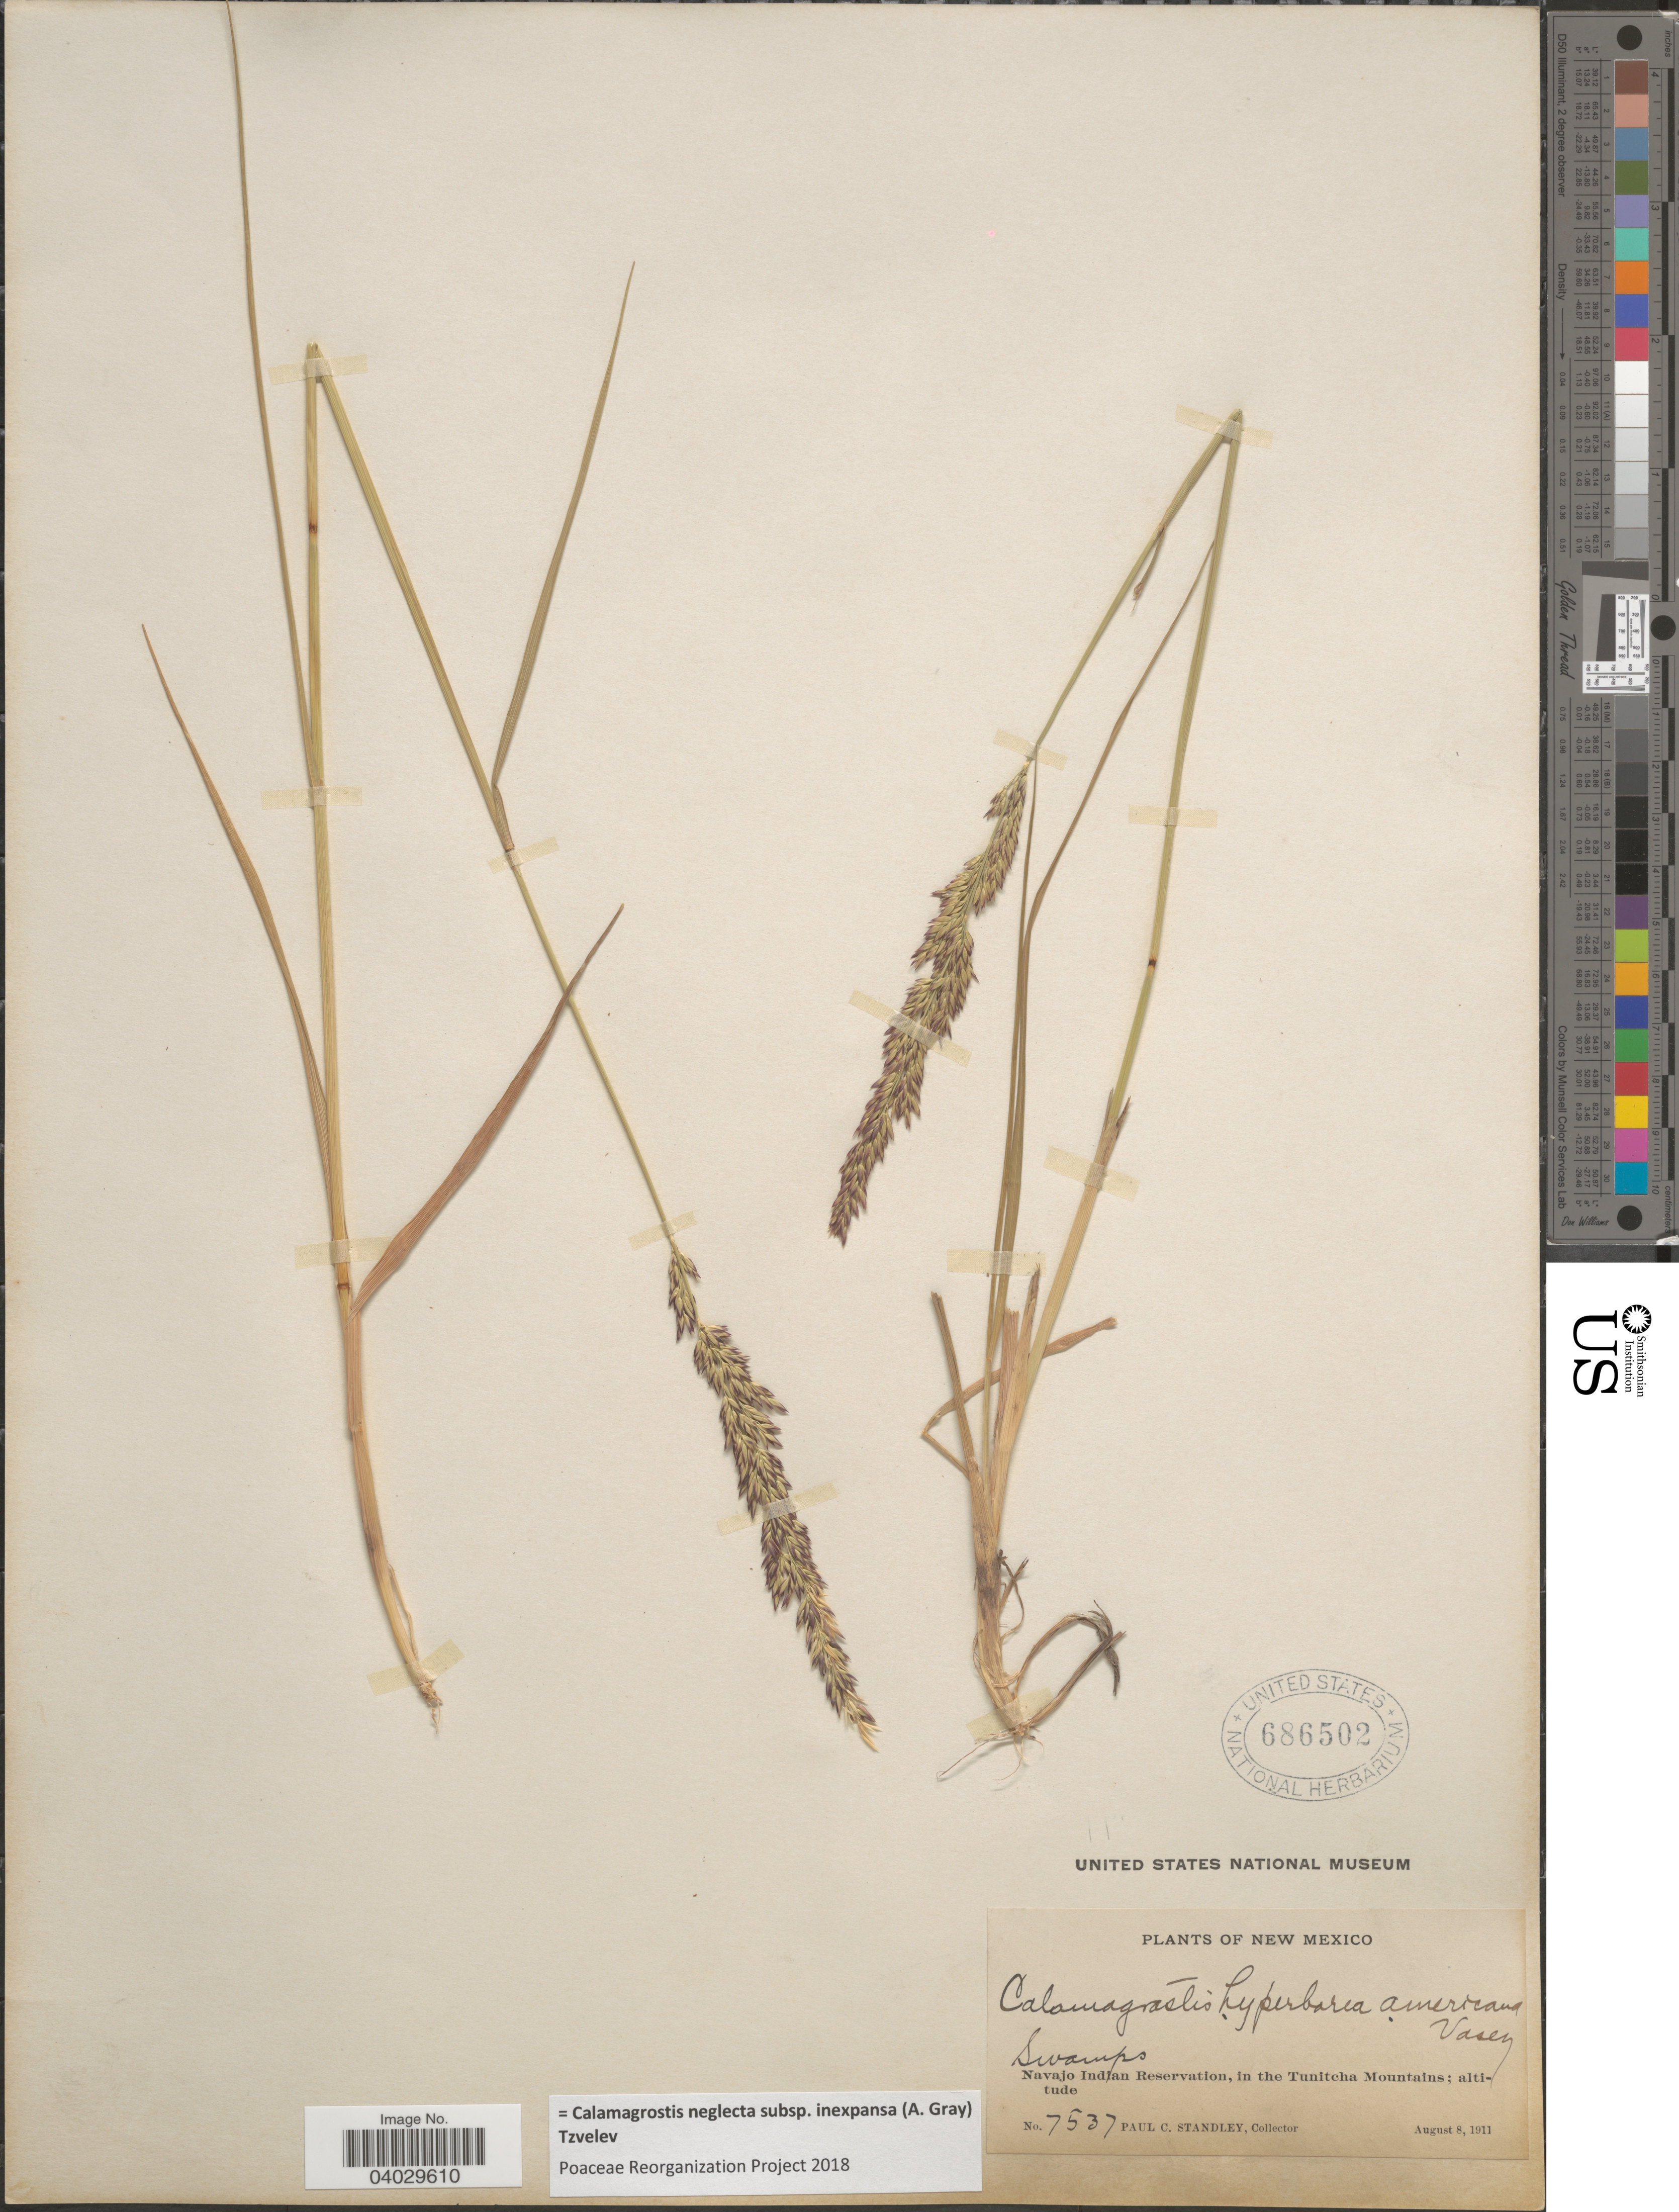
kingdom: Plantae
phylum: Tracheophyta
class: Liliopsida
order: Poales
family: Poaceae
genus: Calamagrostis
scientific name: Calamagrostis neglecta subsp. inexpansa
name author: (A. Gray) Tzvelev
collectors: P. C. Standley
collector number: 7537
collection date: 1911-08-08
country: United States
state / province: New Mexico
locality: Navajo Indian Reservation, in the Tunitcha Mountains.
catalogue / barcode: US 686502